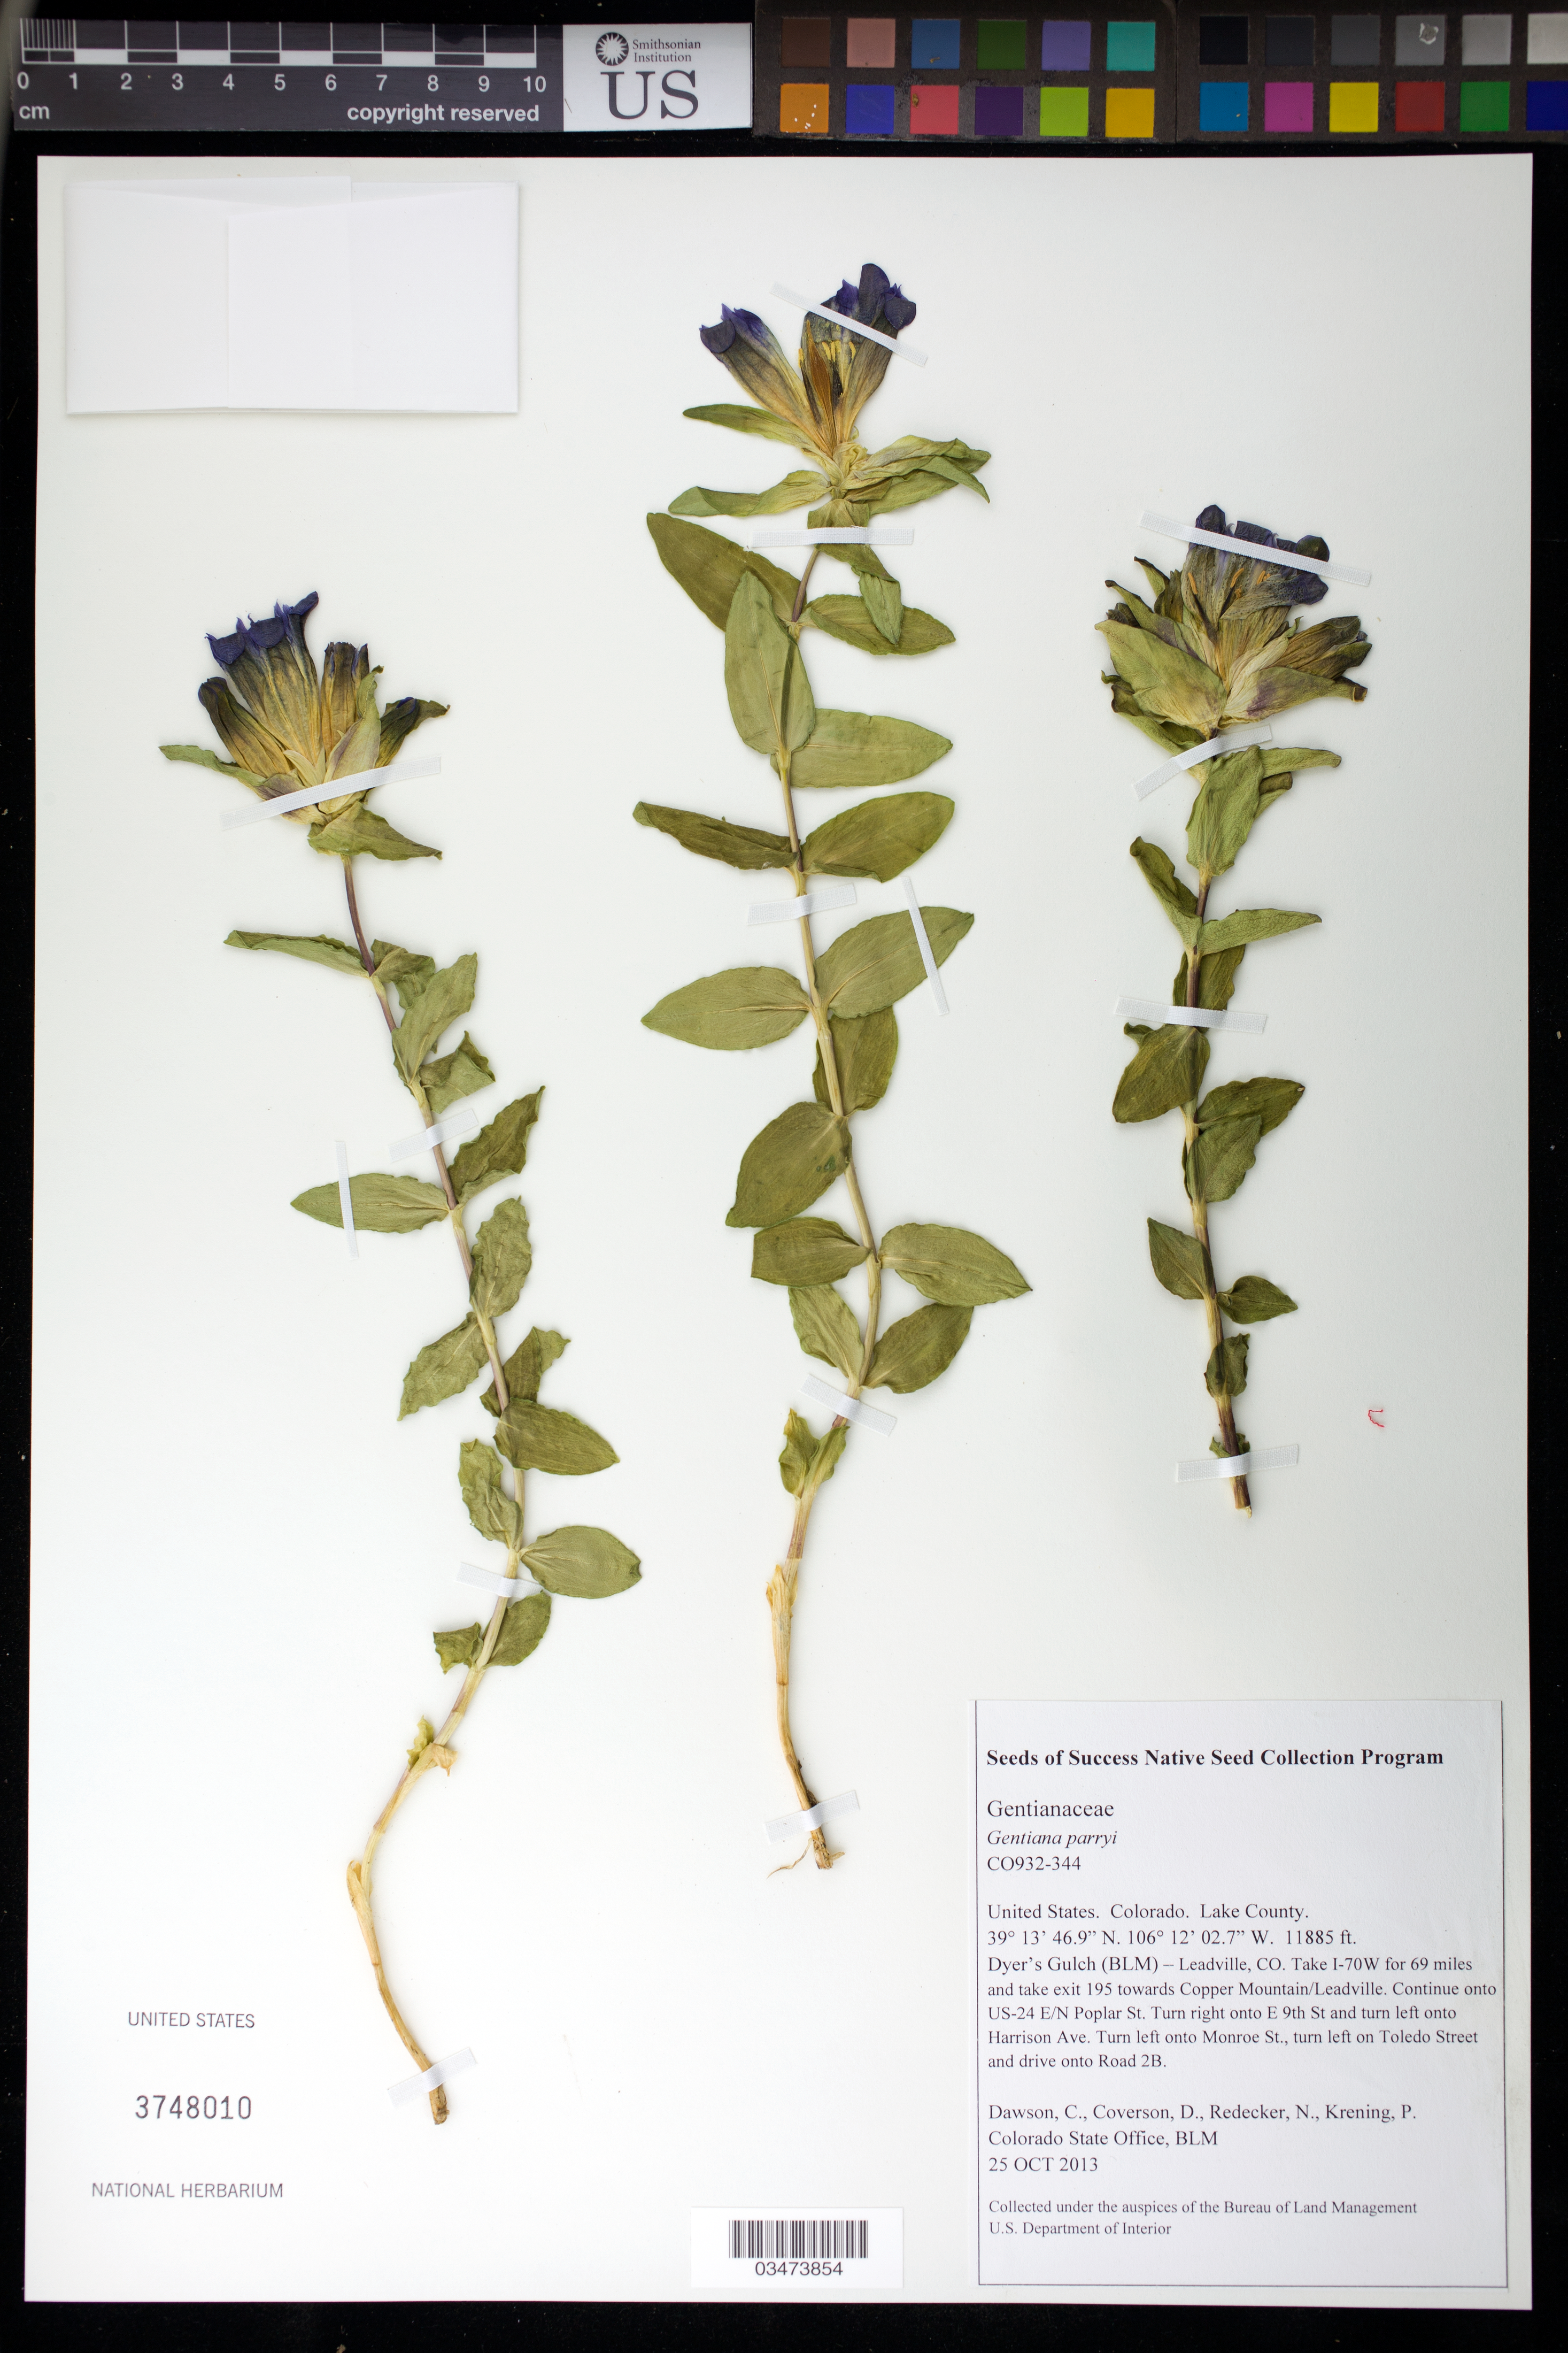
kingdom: Plantae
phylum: Tracheophyta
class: Magnoliopsida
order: Gentianales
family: Gentianaceae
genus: Gentiana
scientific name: Gentiana parryi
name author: Engelm.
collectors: C. Dawson, D. Coverson, N. Redecker & P. Krening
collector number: CO932-344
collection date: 2013-10-25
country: United States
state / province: Colorado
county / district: Lake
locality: Dyer's Gulch (BLM)-Leadville. Road 2B.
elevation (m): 3623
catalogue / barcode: US 3748010